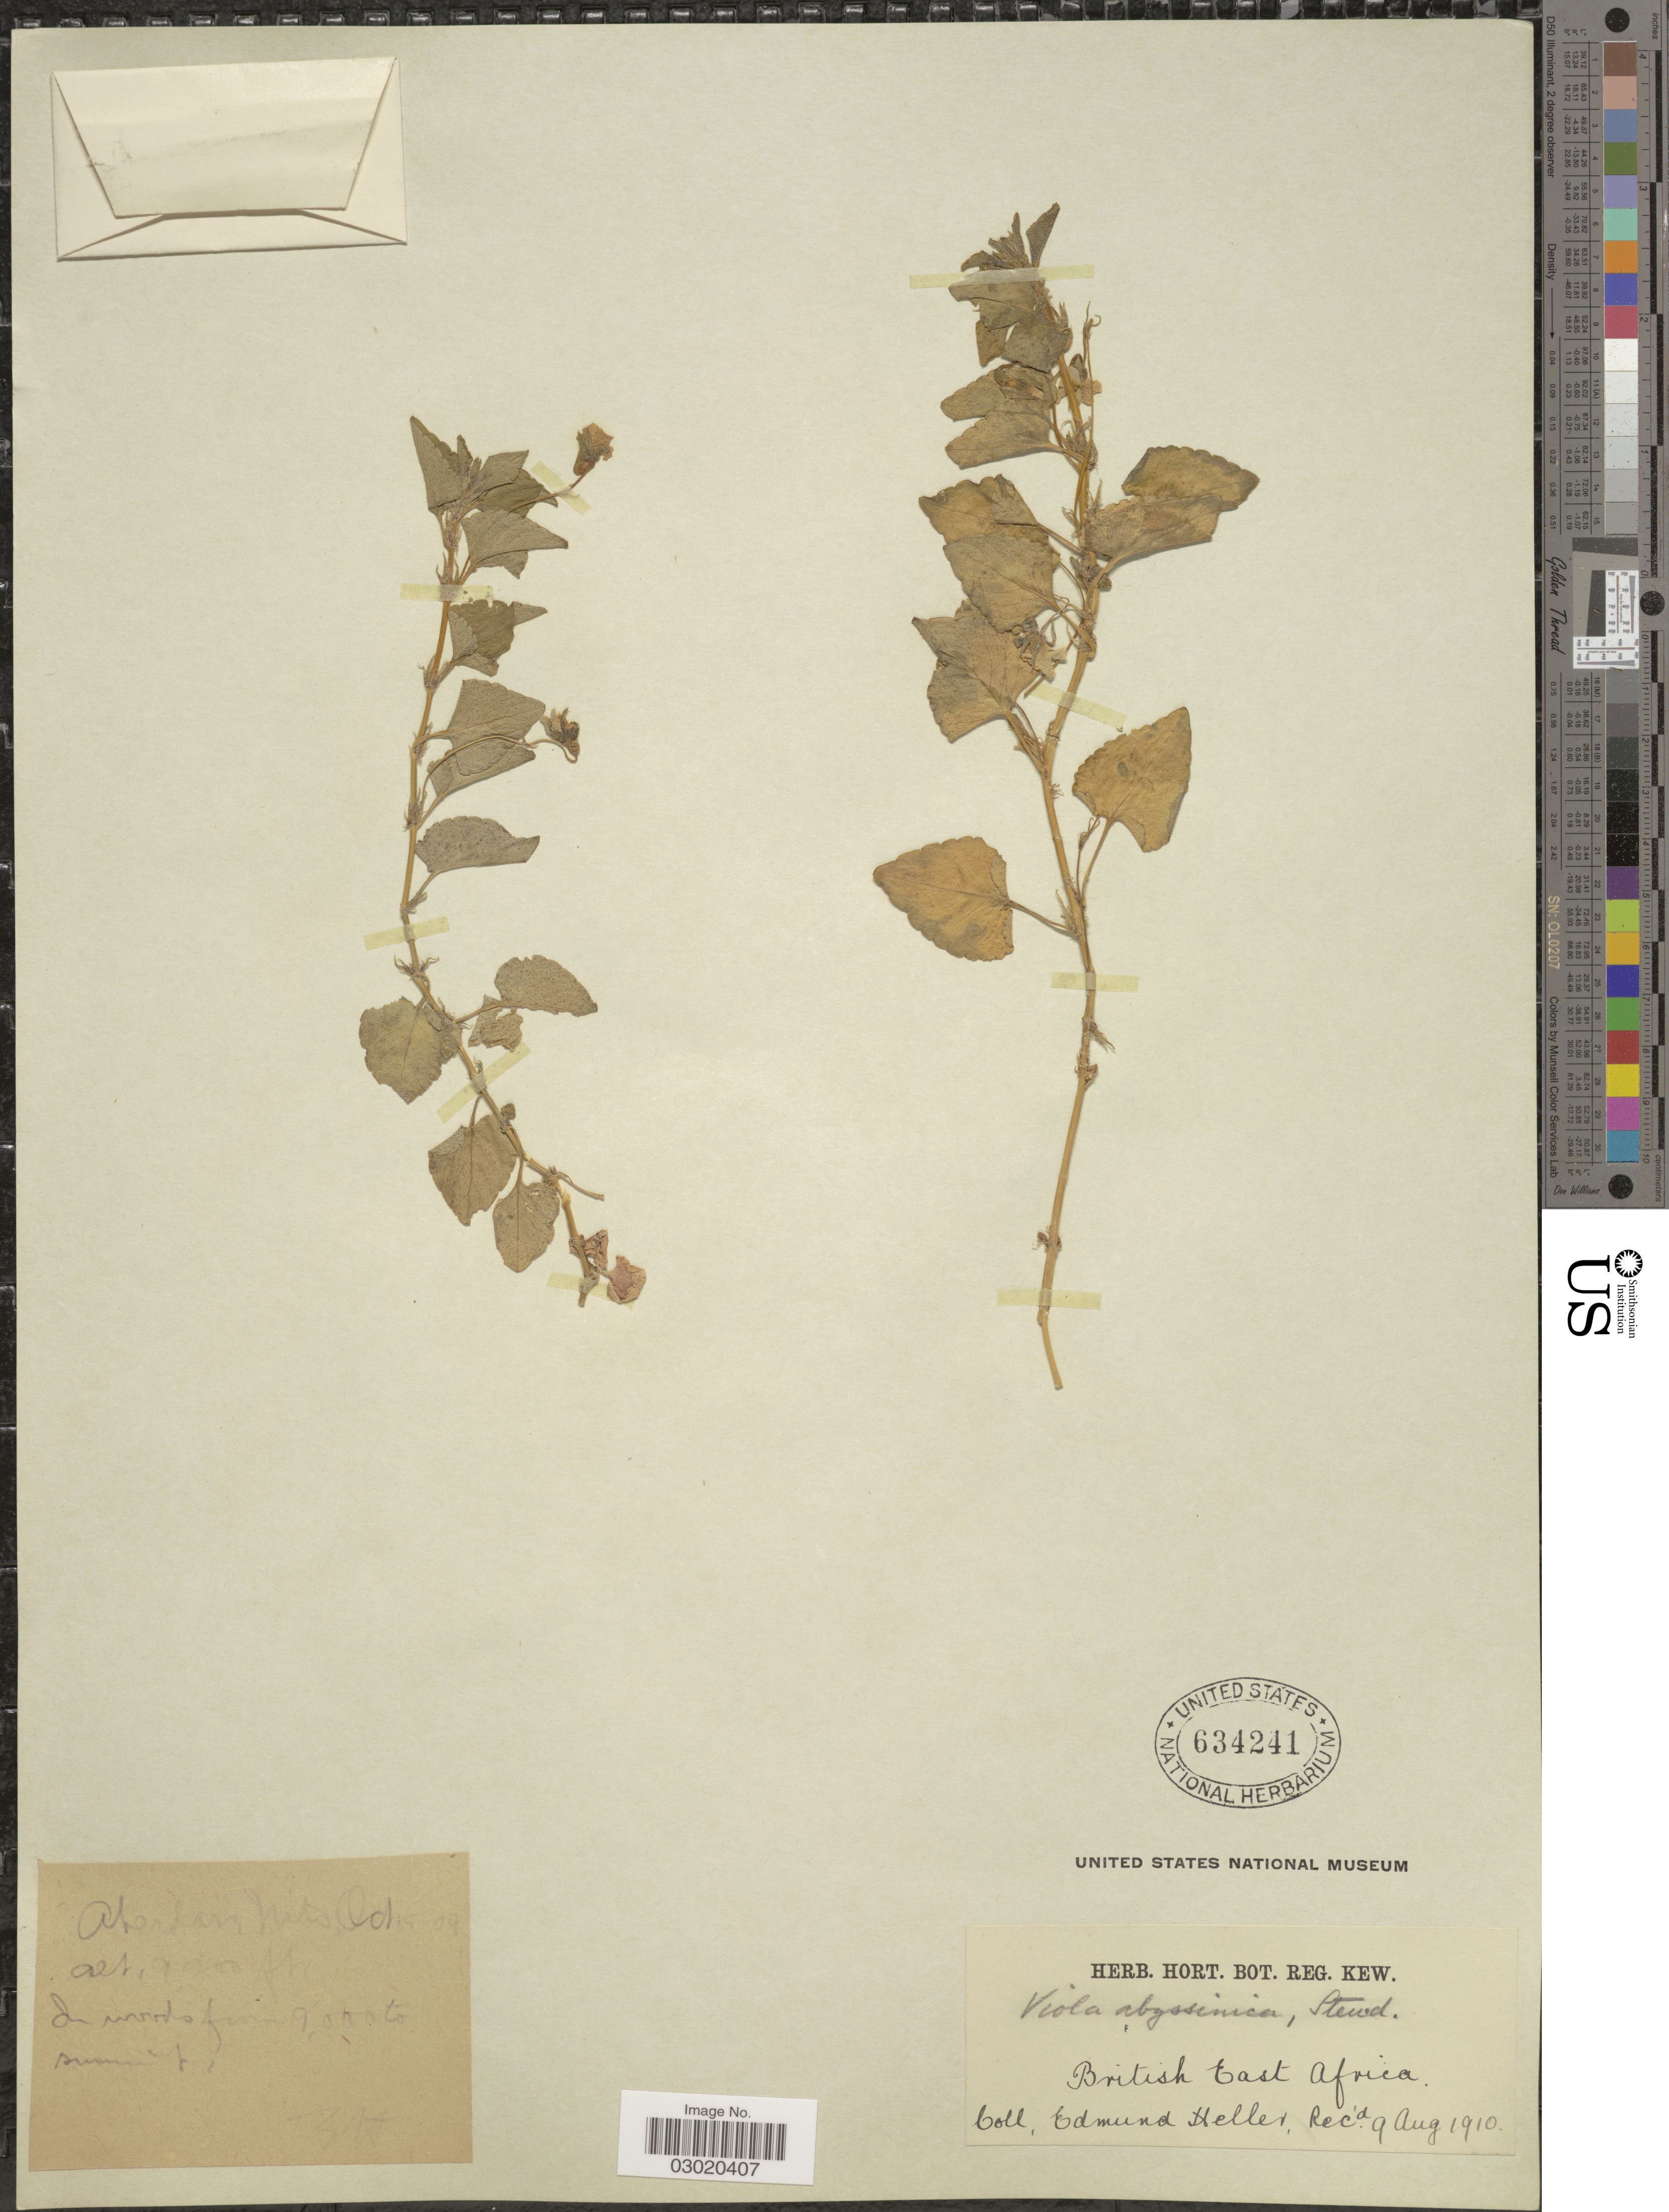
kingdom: Plantae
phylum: Tracheophyta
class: Magnoliopsida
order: Malpighiales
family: Violaceae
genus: Viola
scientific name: Viola abyssinica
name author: Steud. ex Oliv.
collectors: E. Heller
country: Kenya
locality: British East Africa. Aberton [interpreted] Mts. Odis [illegible text].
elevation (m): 2804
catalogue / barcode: US 634241